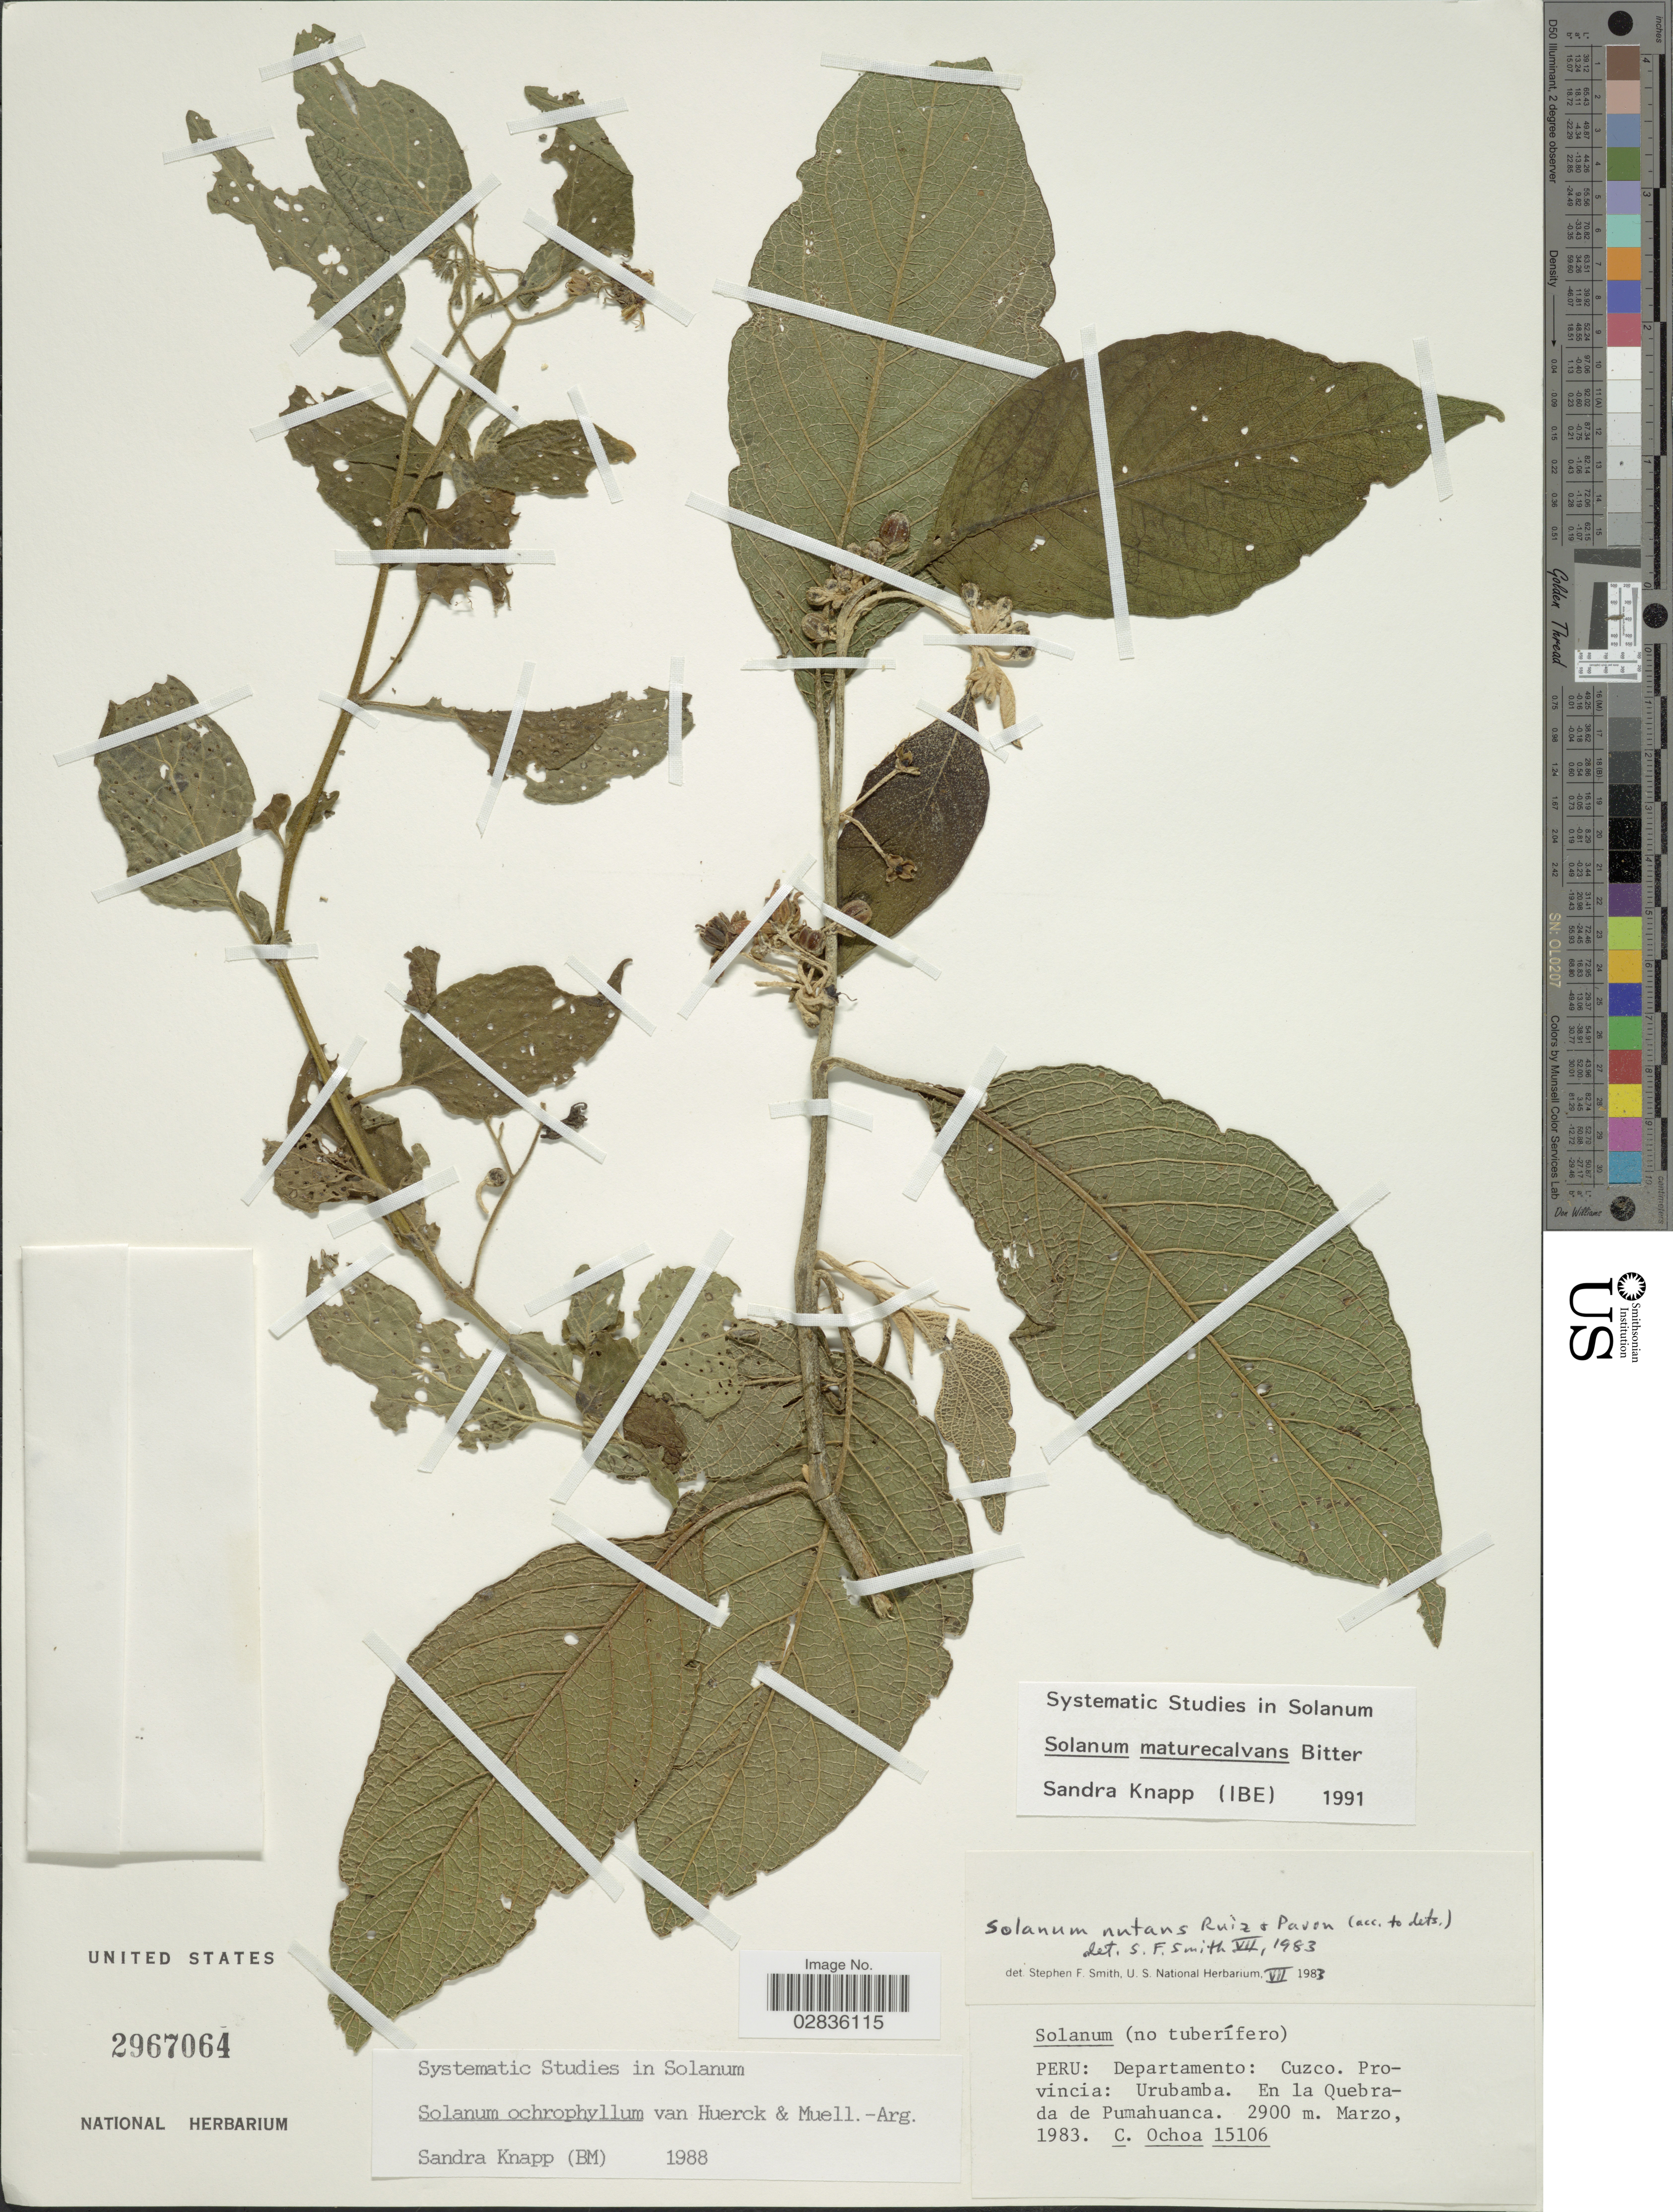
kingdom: Plantae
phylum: Tracheophyta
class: Magnoliopsida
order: Solanales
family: Solanaceae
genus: Solanum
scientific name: Solanum maturecalvans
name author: Bitter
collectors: C. Ochoa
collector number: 15106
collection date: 1983-03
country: Peru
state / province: Cusco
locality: Departamento: Cuzco. Provincia: Urubamba. En la Quebrada de Pumahuanca.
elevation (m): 2900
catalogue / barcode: US 2967064